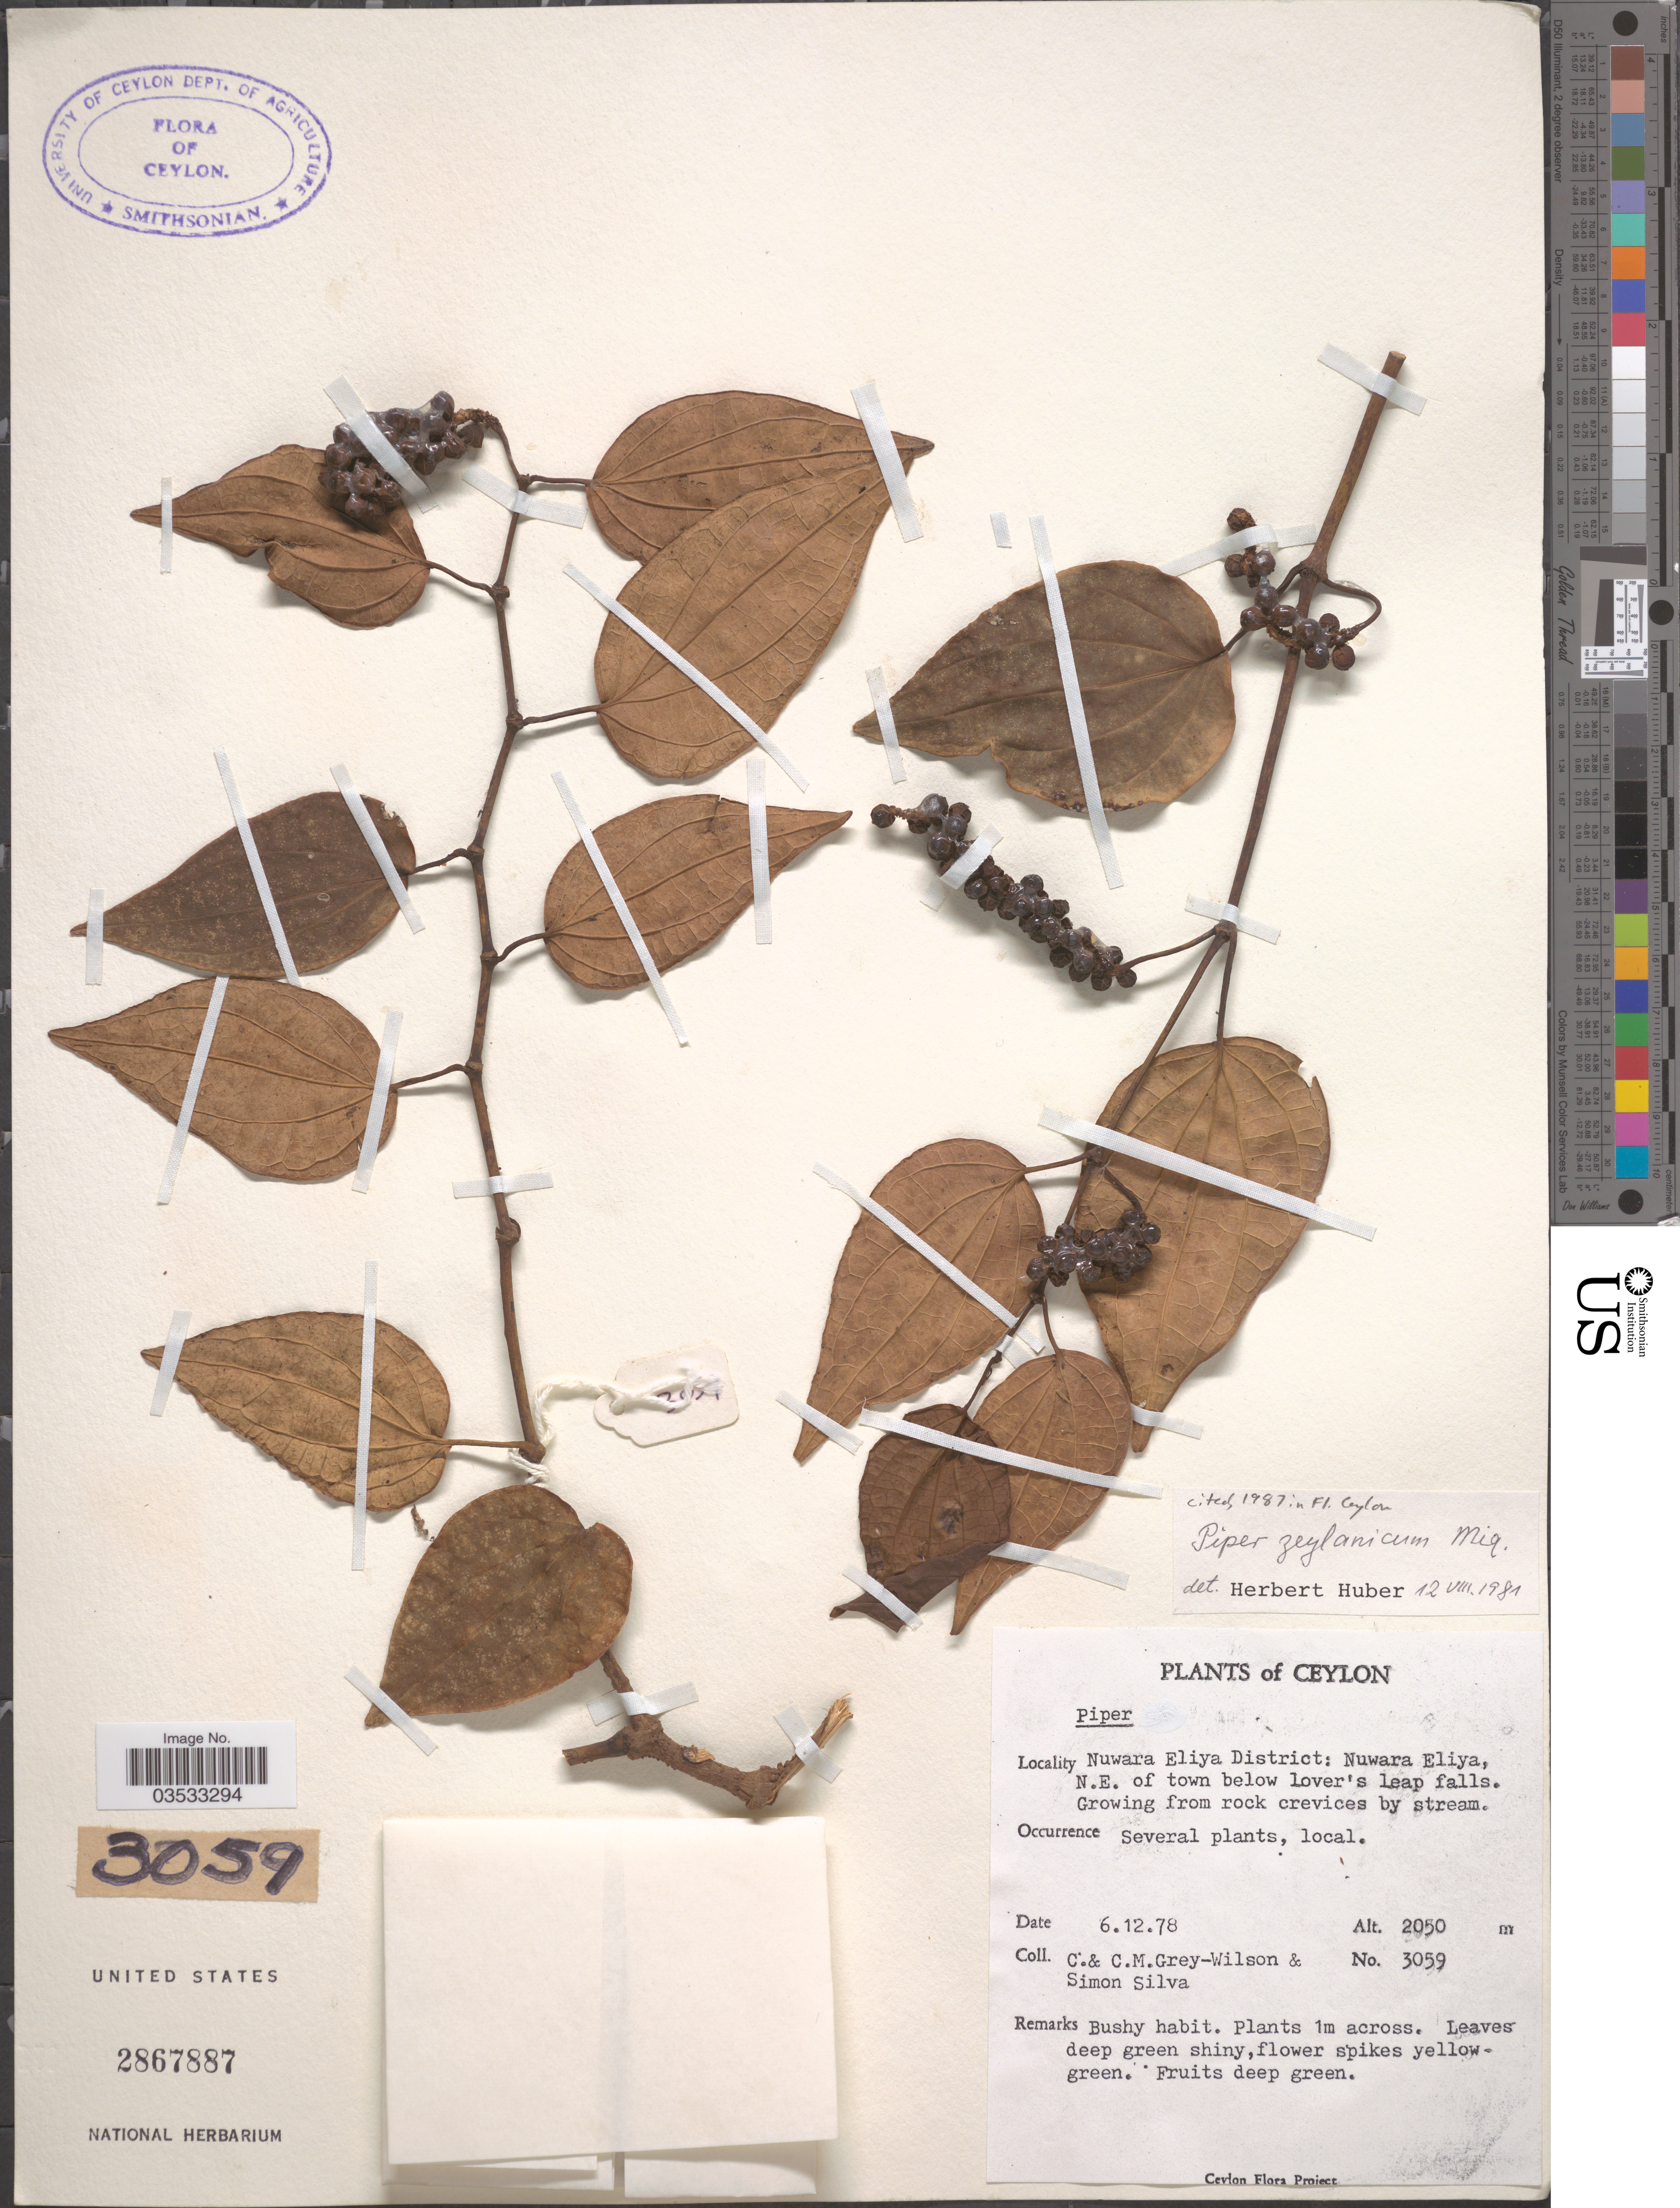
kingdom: Plantae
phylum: Tracheophyta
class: Magnoliopsida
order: Piperales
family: Piperaceae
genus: Piper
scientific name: Piper zeylanicum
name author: Miq.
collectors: C. Grey-Wilson & C. M. Wilson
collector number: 3059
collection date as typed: Transcribed d/m/y: 6/12/78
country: Sri Lanka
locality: Ceylon. Nuwara Eliya District: Nuwara Eliya, N.E. of town below lover's leap falls.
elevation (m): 2050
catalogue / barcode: US 2867887